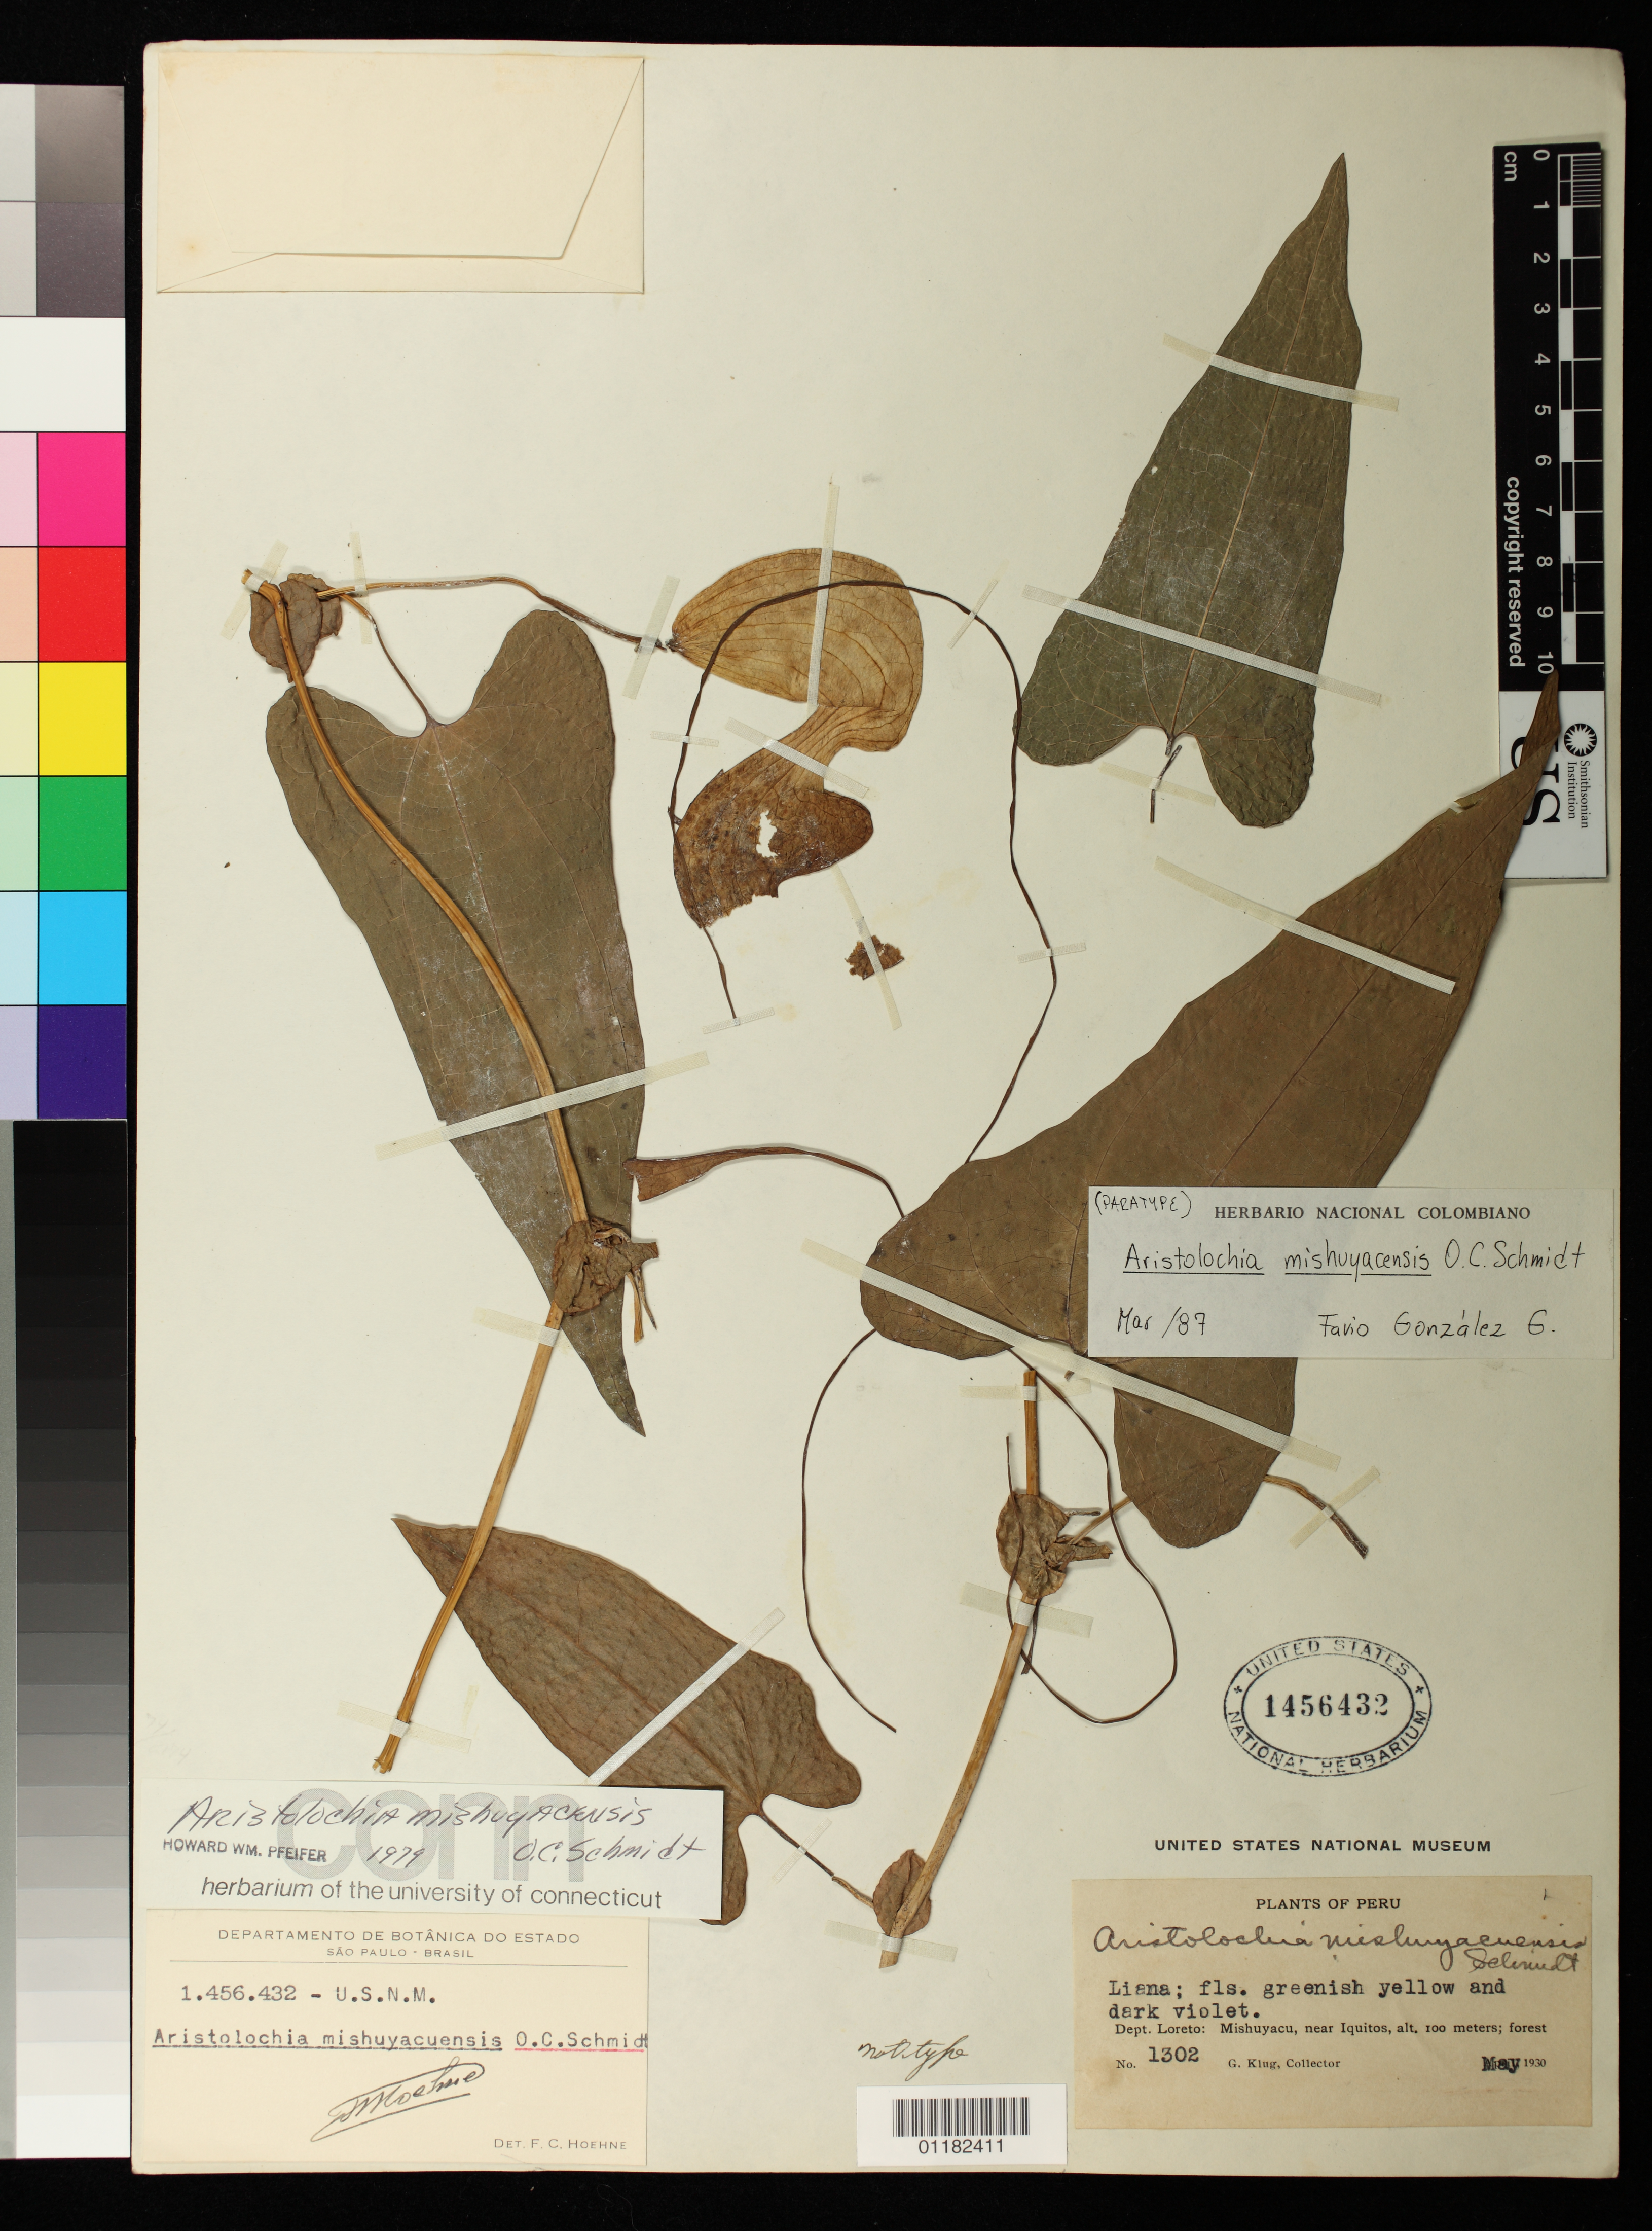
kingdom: Plantae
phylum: Tracheophyta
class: Magnoliopsida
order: Piperales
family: Aristolochiaceae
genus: Aristolochia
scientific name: Aristolochia mishuyacensis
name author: O.C. Schmidt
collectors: G. Klug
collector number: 1302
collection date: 1930-05/1930-06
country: Peru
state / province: Loreto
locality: Mishuyacu, near Iquitos.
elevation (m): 100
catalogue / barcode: US 1456432